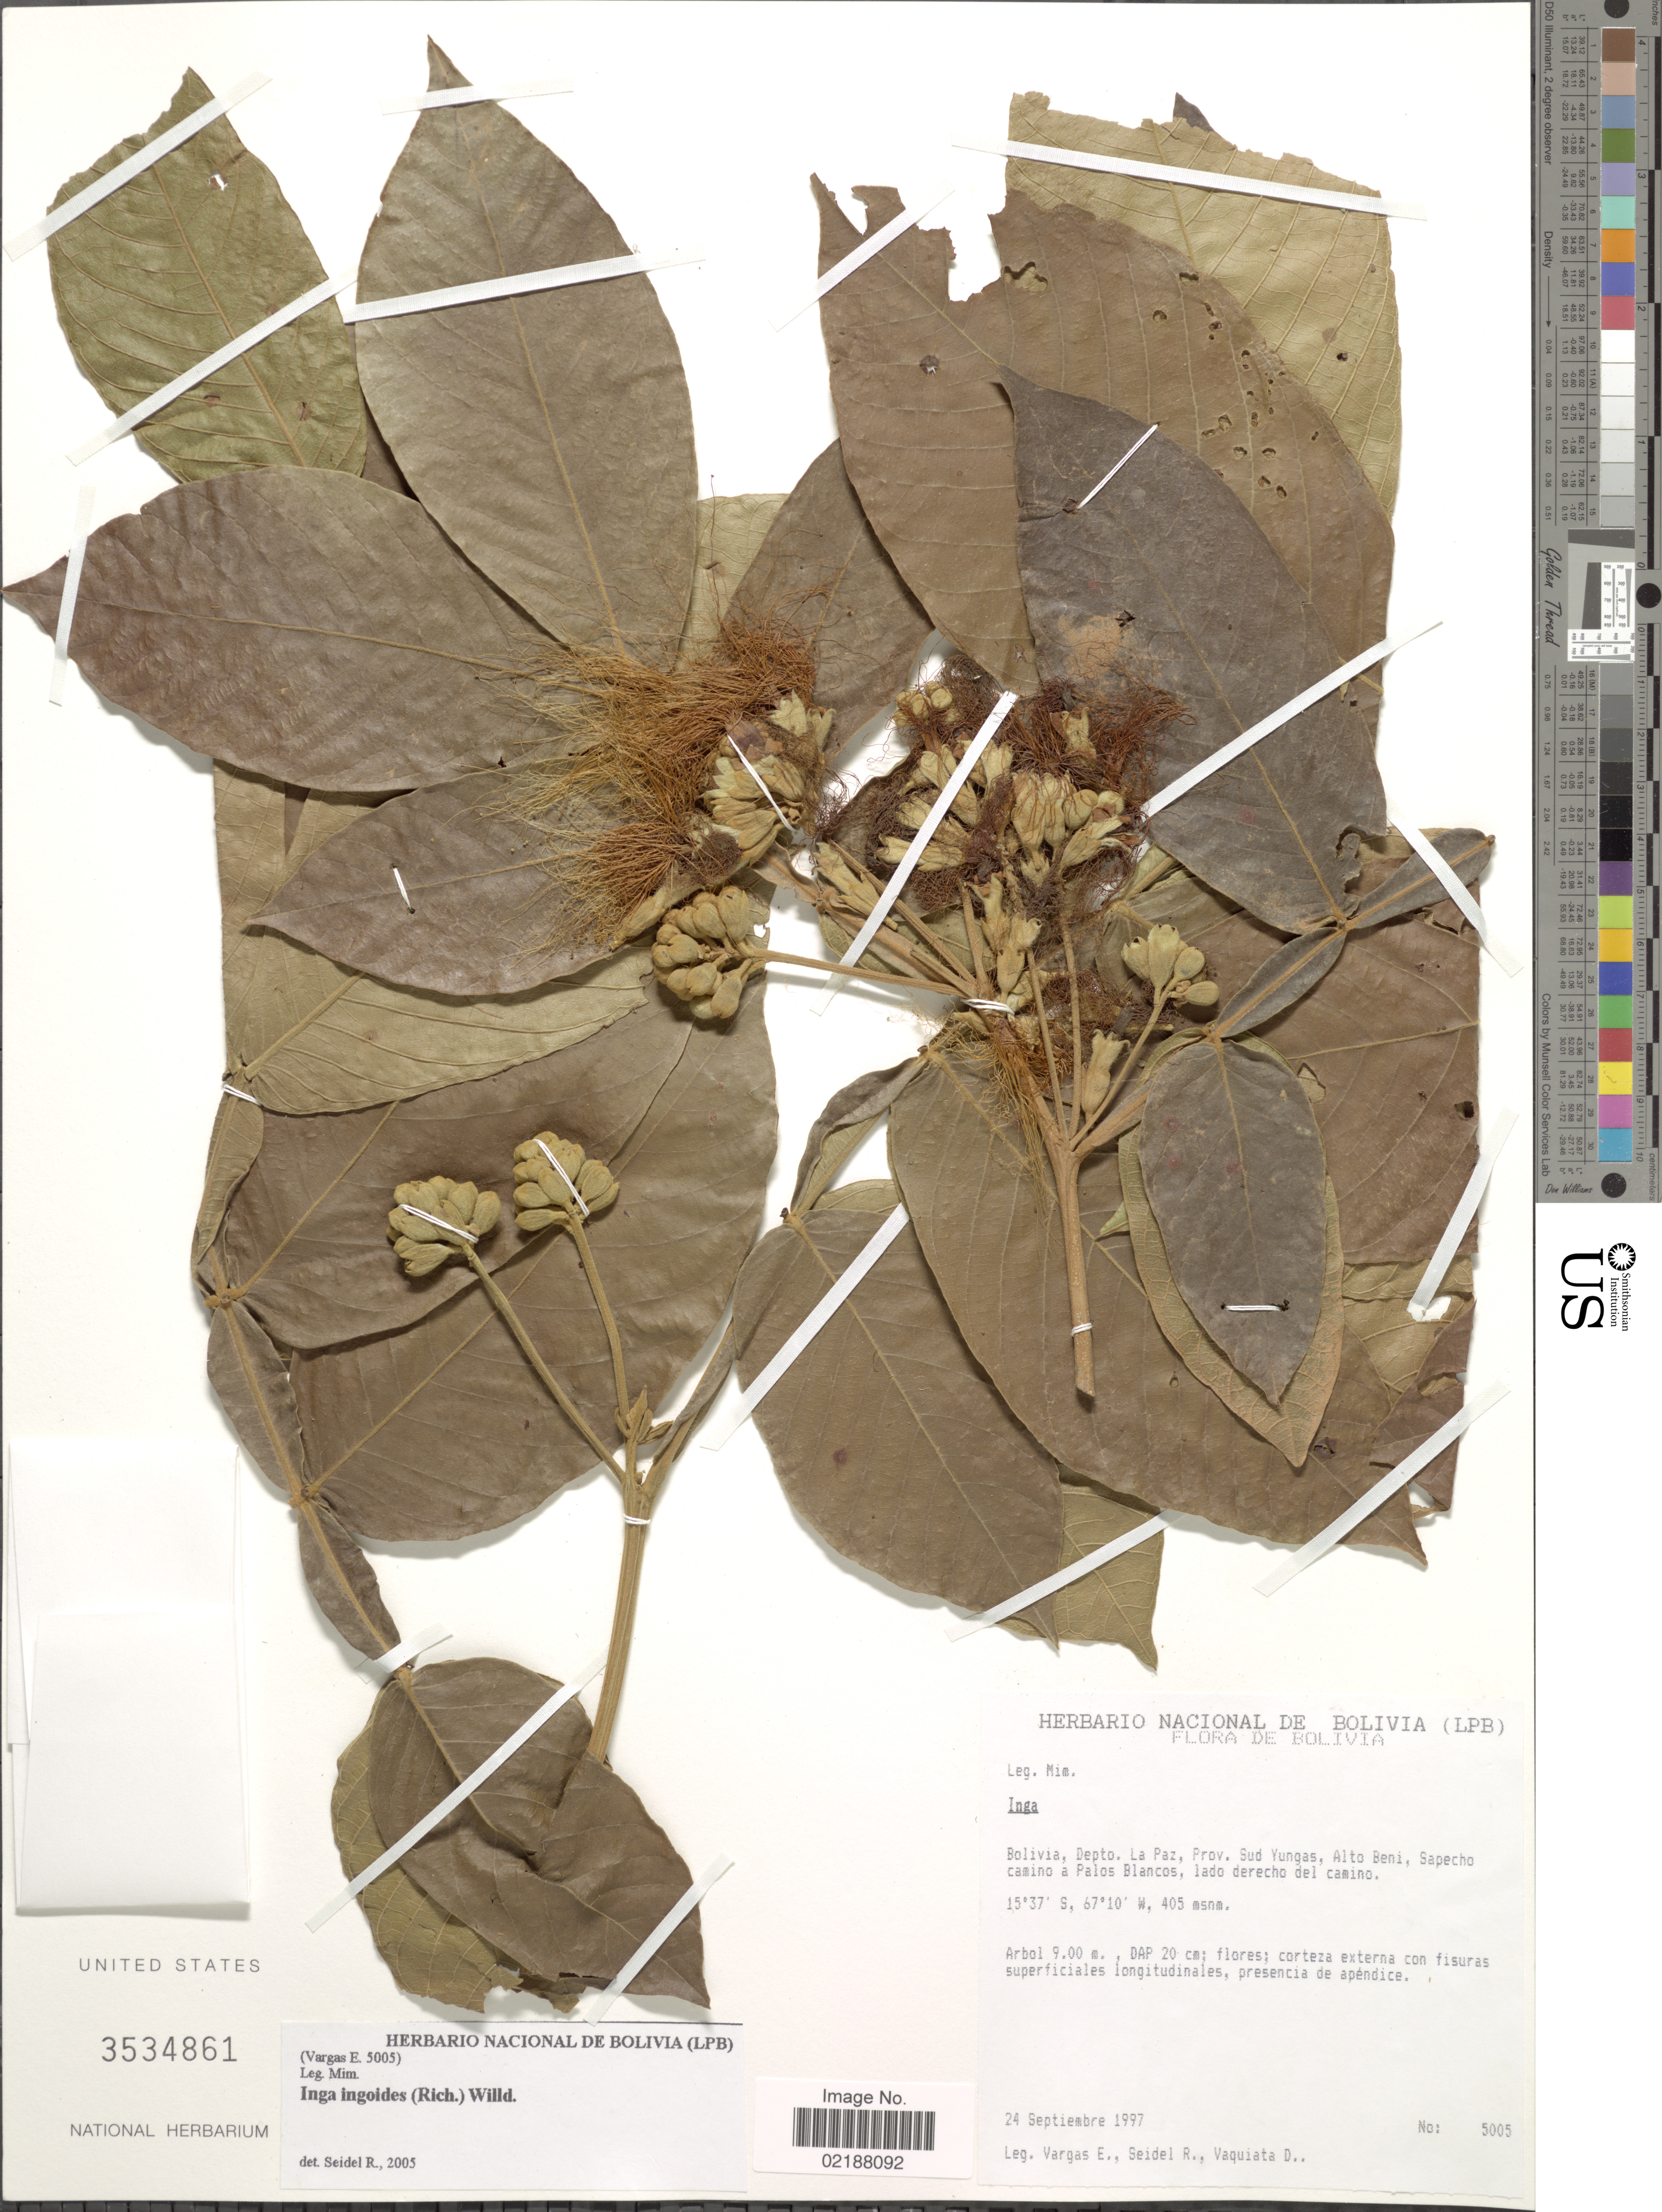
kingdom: Plantae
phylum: Tracheophyta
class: Magnoliopsida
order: Fabales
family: Fabaceae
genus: Inga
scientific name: Inga ingoides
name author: (Rich.) Willd.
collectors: E. Vargas, R. Seidel & D. Vaquiata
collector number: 5005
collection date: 1997-09-24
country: Bolivia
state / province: La Paz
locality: Bolivia, Depto. La Paz, Prov. Sud Yungas, Alto Beni, Sapecho camino a Palos Blancos, lado derecho del camino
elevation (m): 405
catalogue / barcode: US 3534861